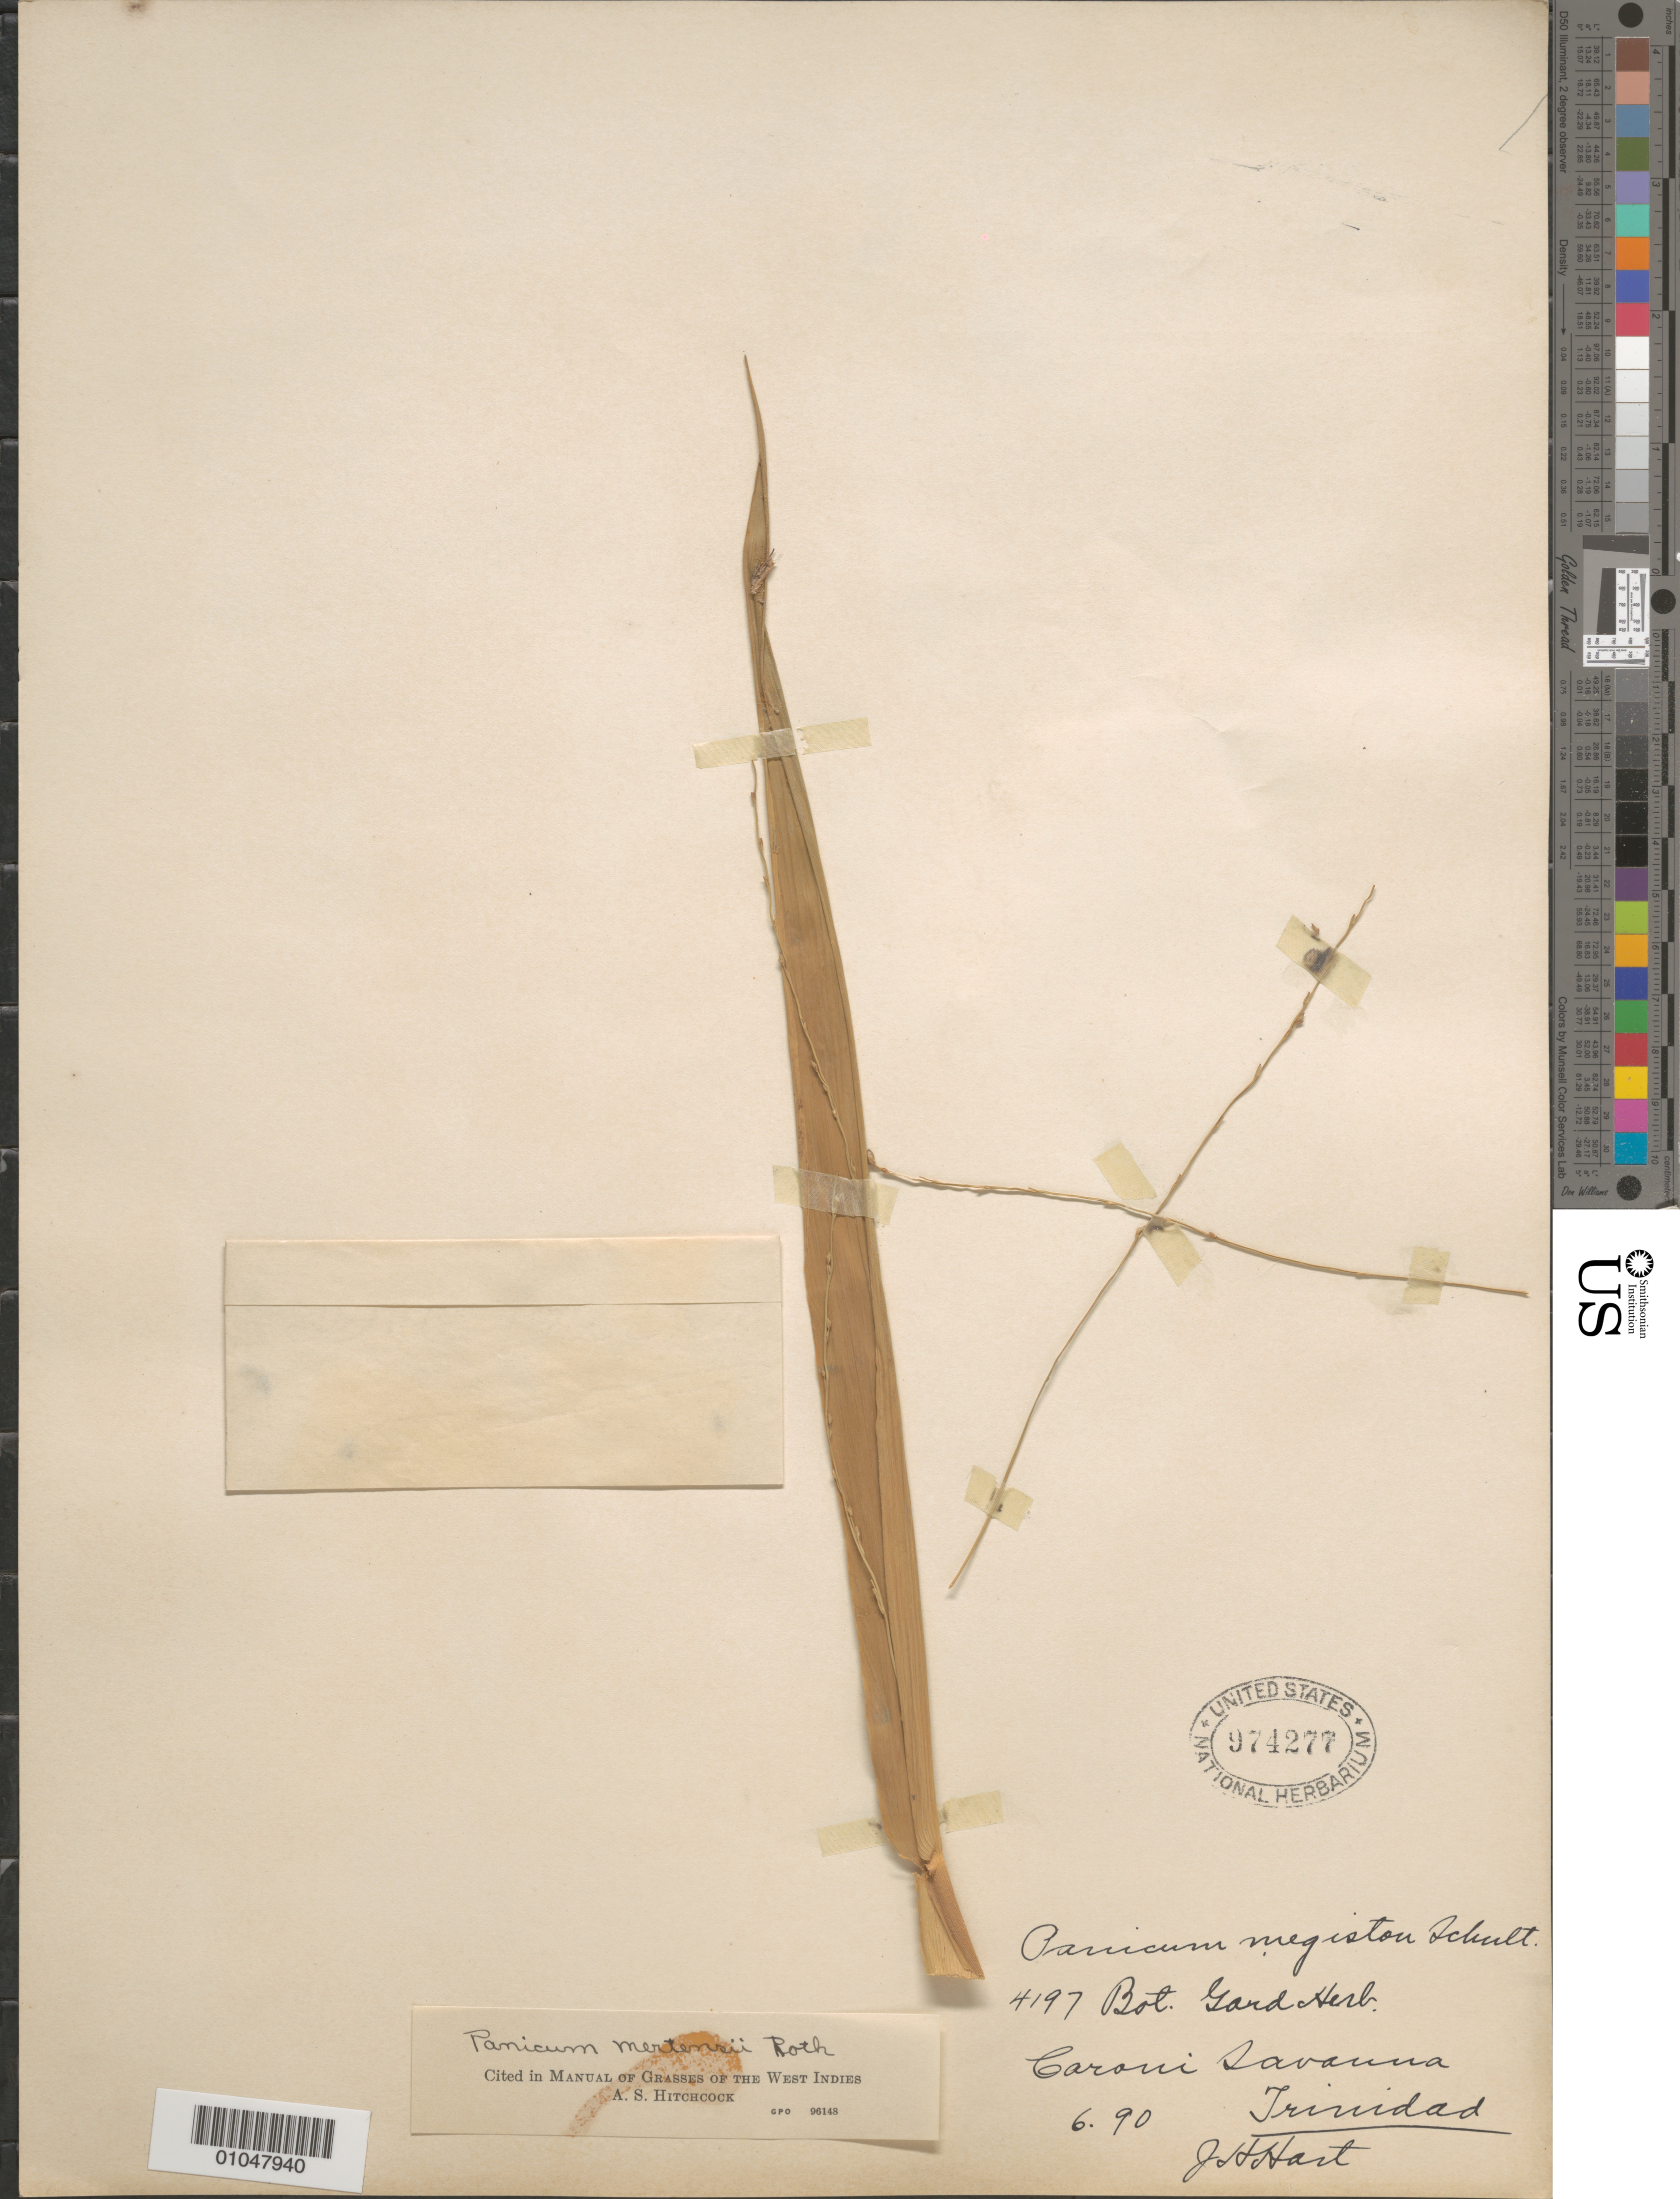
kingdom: Plantae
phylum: Tracheophyta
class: Liliopsida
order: Poales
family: Poaceae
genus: Stephostachys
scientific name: Stephostachys mertensii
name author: (Roth) Zuloaga & Marrone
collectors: J. H. Hart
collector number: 4197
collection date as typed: Jun 1890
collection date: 1890-06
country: Trinidad and Tobago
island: Trinidad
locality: Caroni Savanna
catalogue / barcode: US 974277